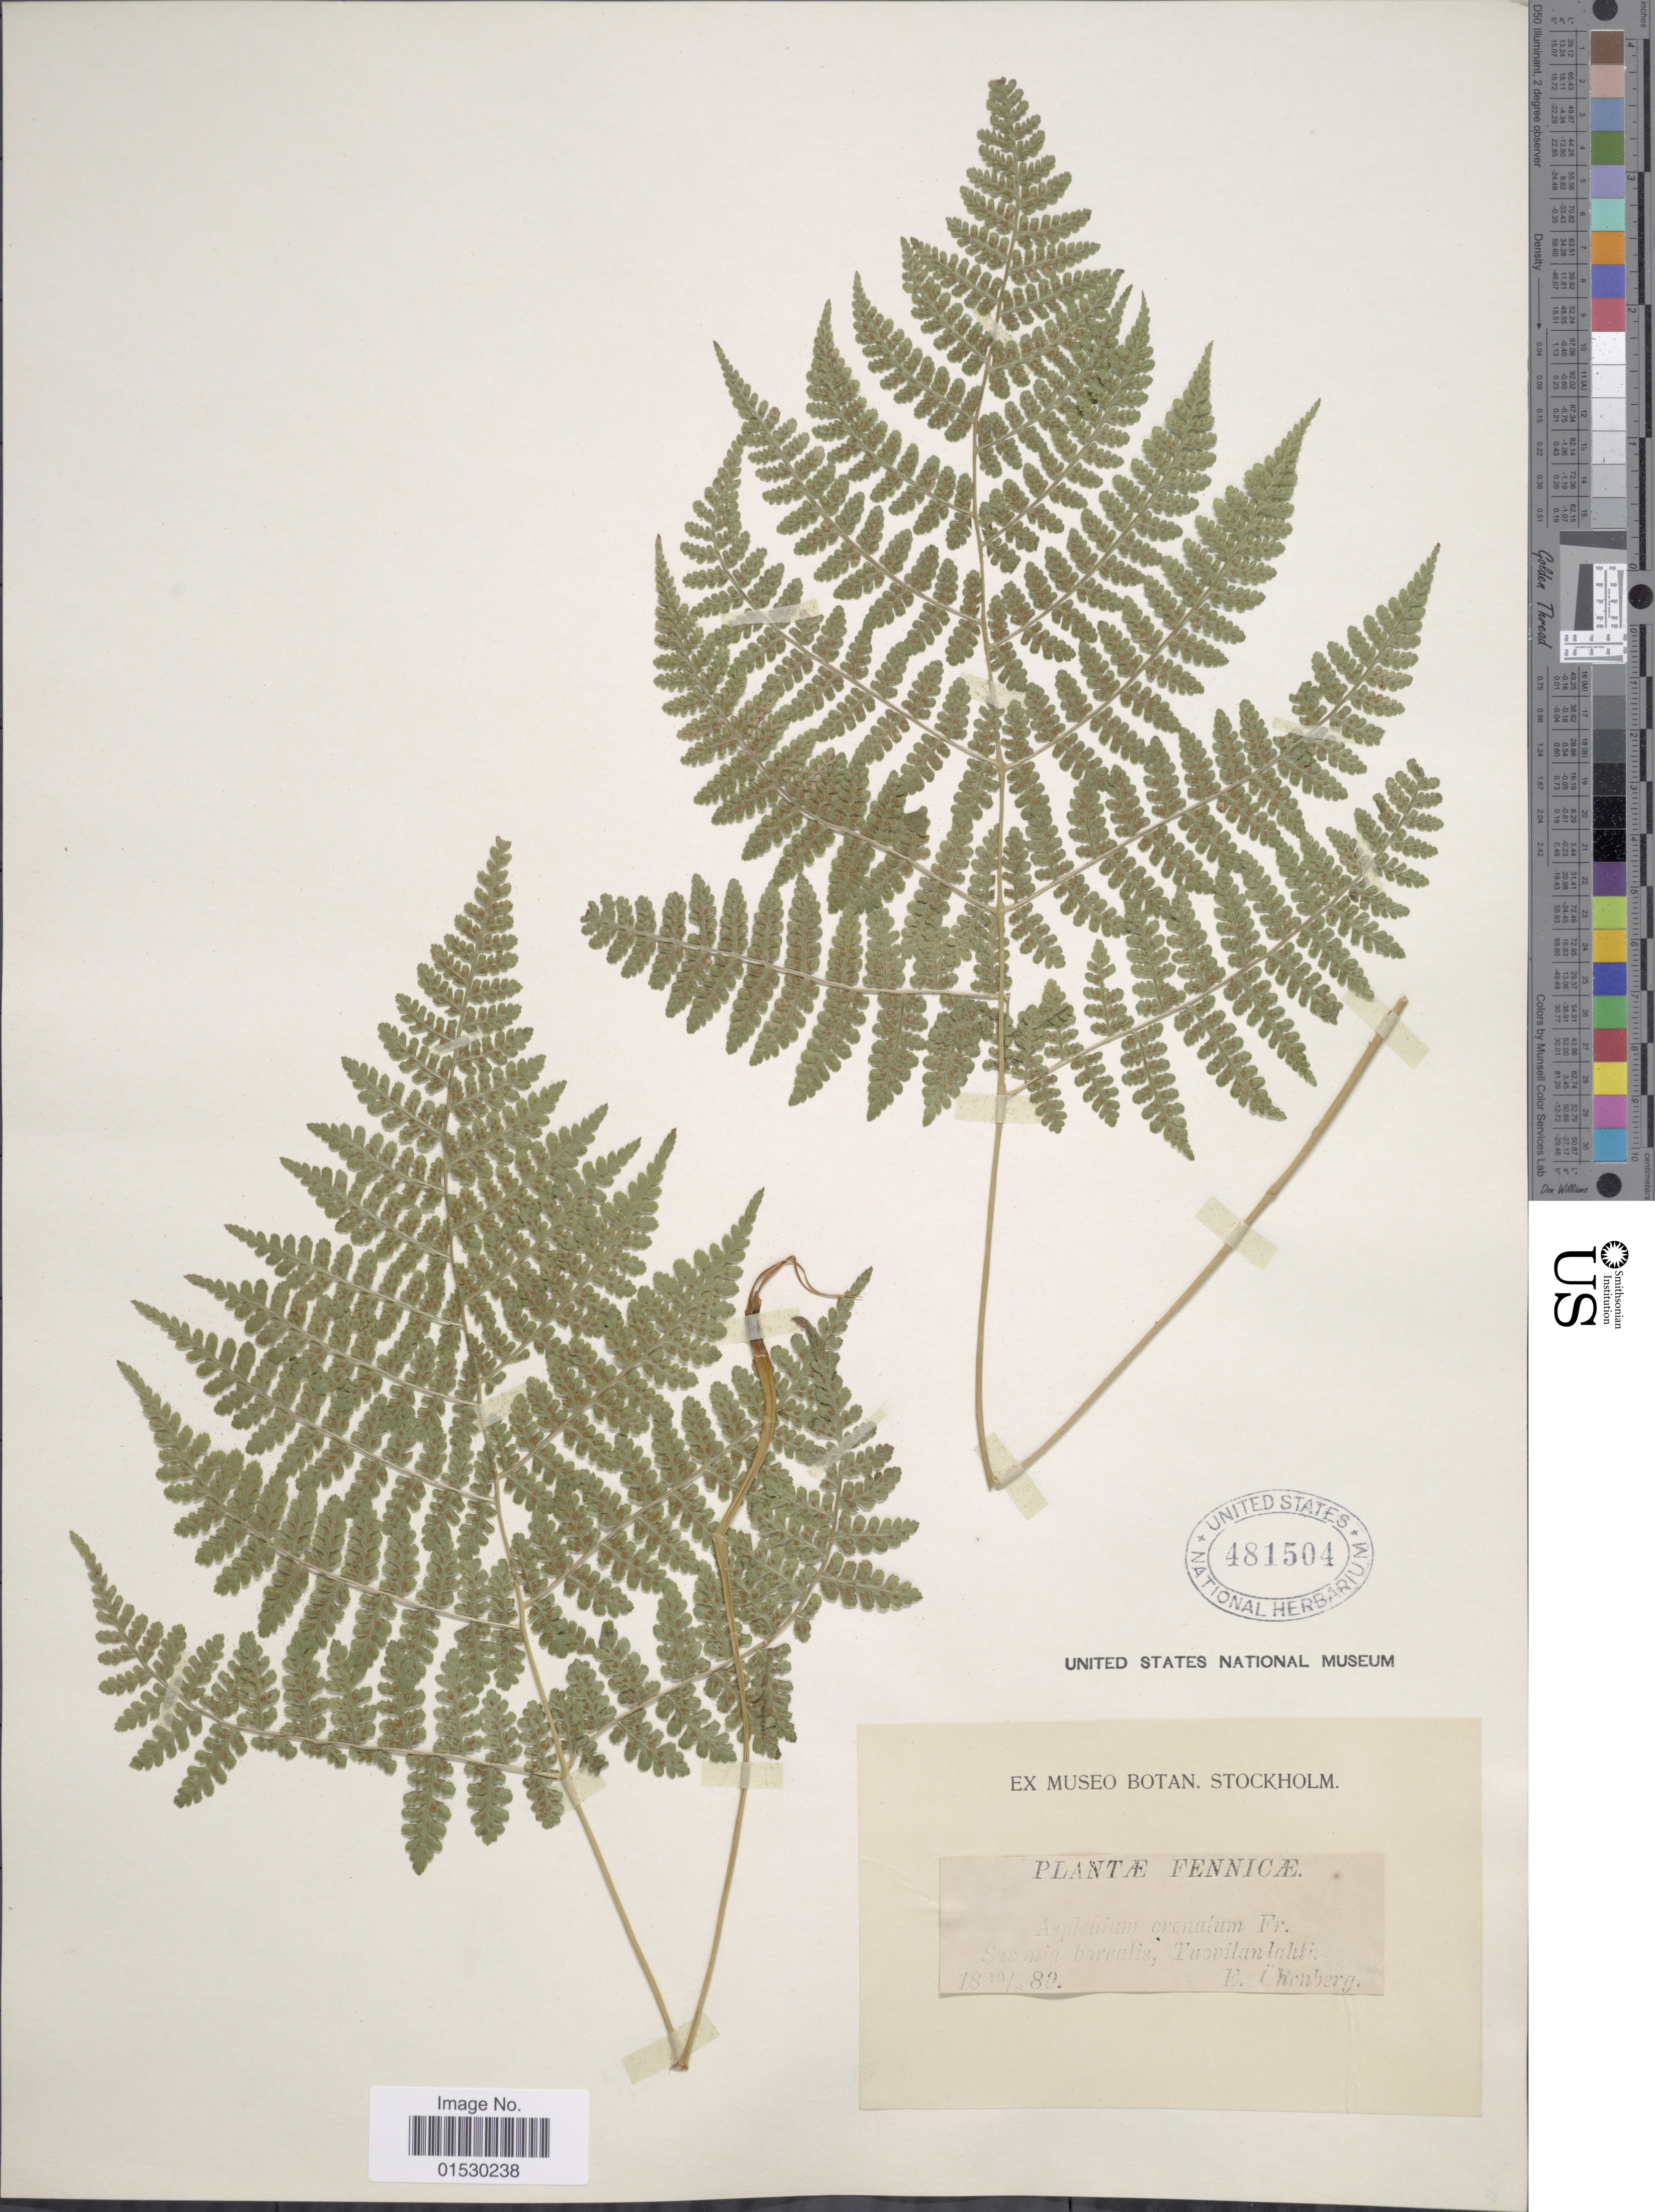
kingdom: Plantae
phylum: Tracheophyta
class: Polypodiopsida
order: Polypodiales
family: Athyriaceae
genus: Athyrium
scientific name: Athyrium distentifolilum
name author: Tausch ex Opiz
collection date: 1880-08-10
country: Finland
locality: Fennicae, Savonia borealis, Tuovilanlahti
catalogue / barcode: US 481504